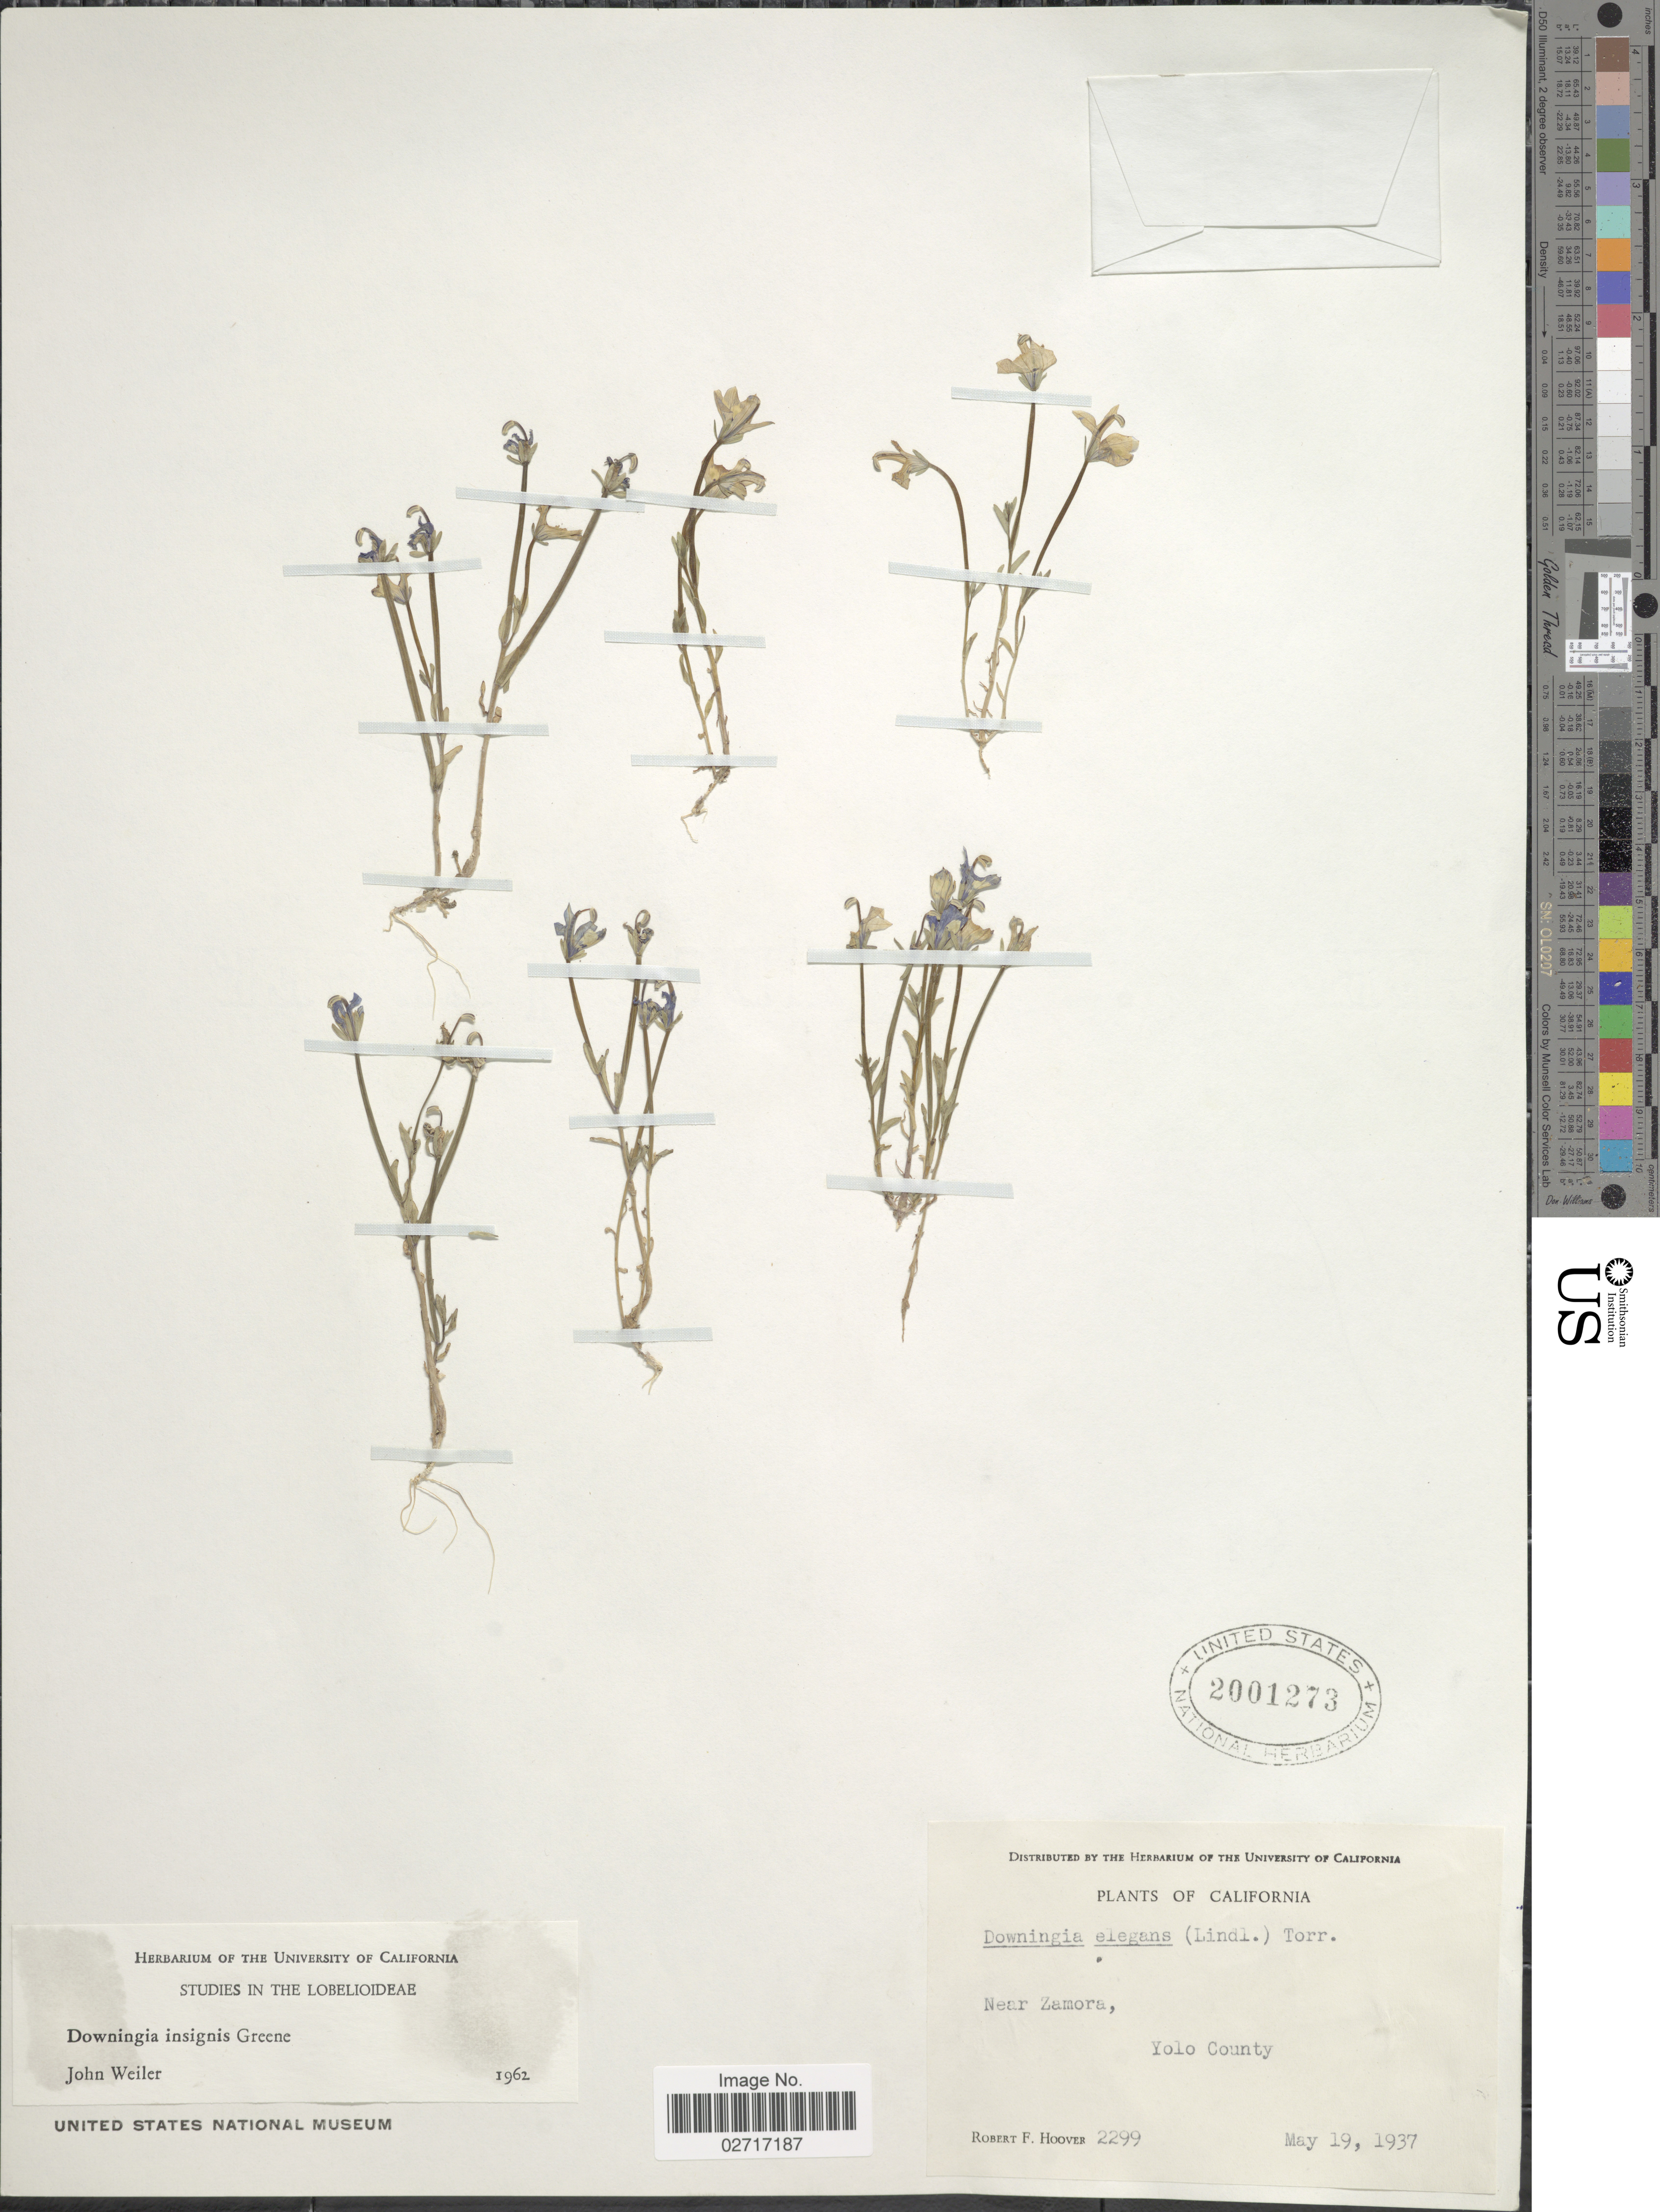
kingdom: Plantae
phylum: Tracheophyta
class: Magnoliopsida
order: Asterales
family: Campanulaceae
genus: Downingia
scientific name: Downingia insignis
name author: Greene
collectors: R. F. Hoover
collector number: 2299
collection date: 1937-05-19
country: United States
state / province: California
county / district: Yolo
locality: Near Zamora, Yolo County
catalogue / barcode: US 2001273